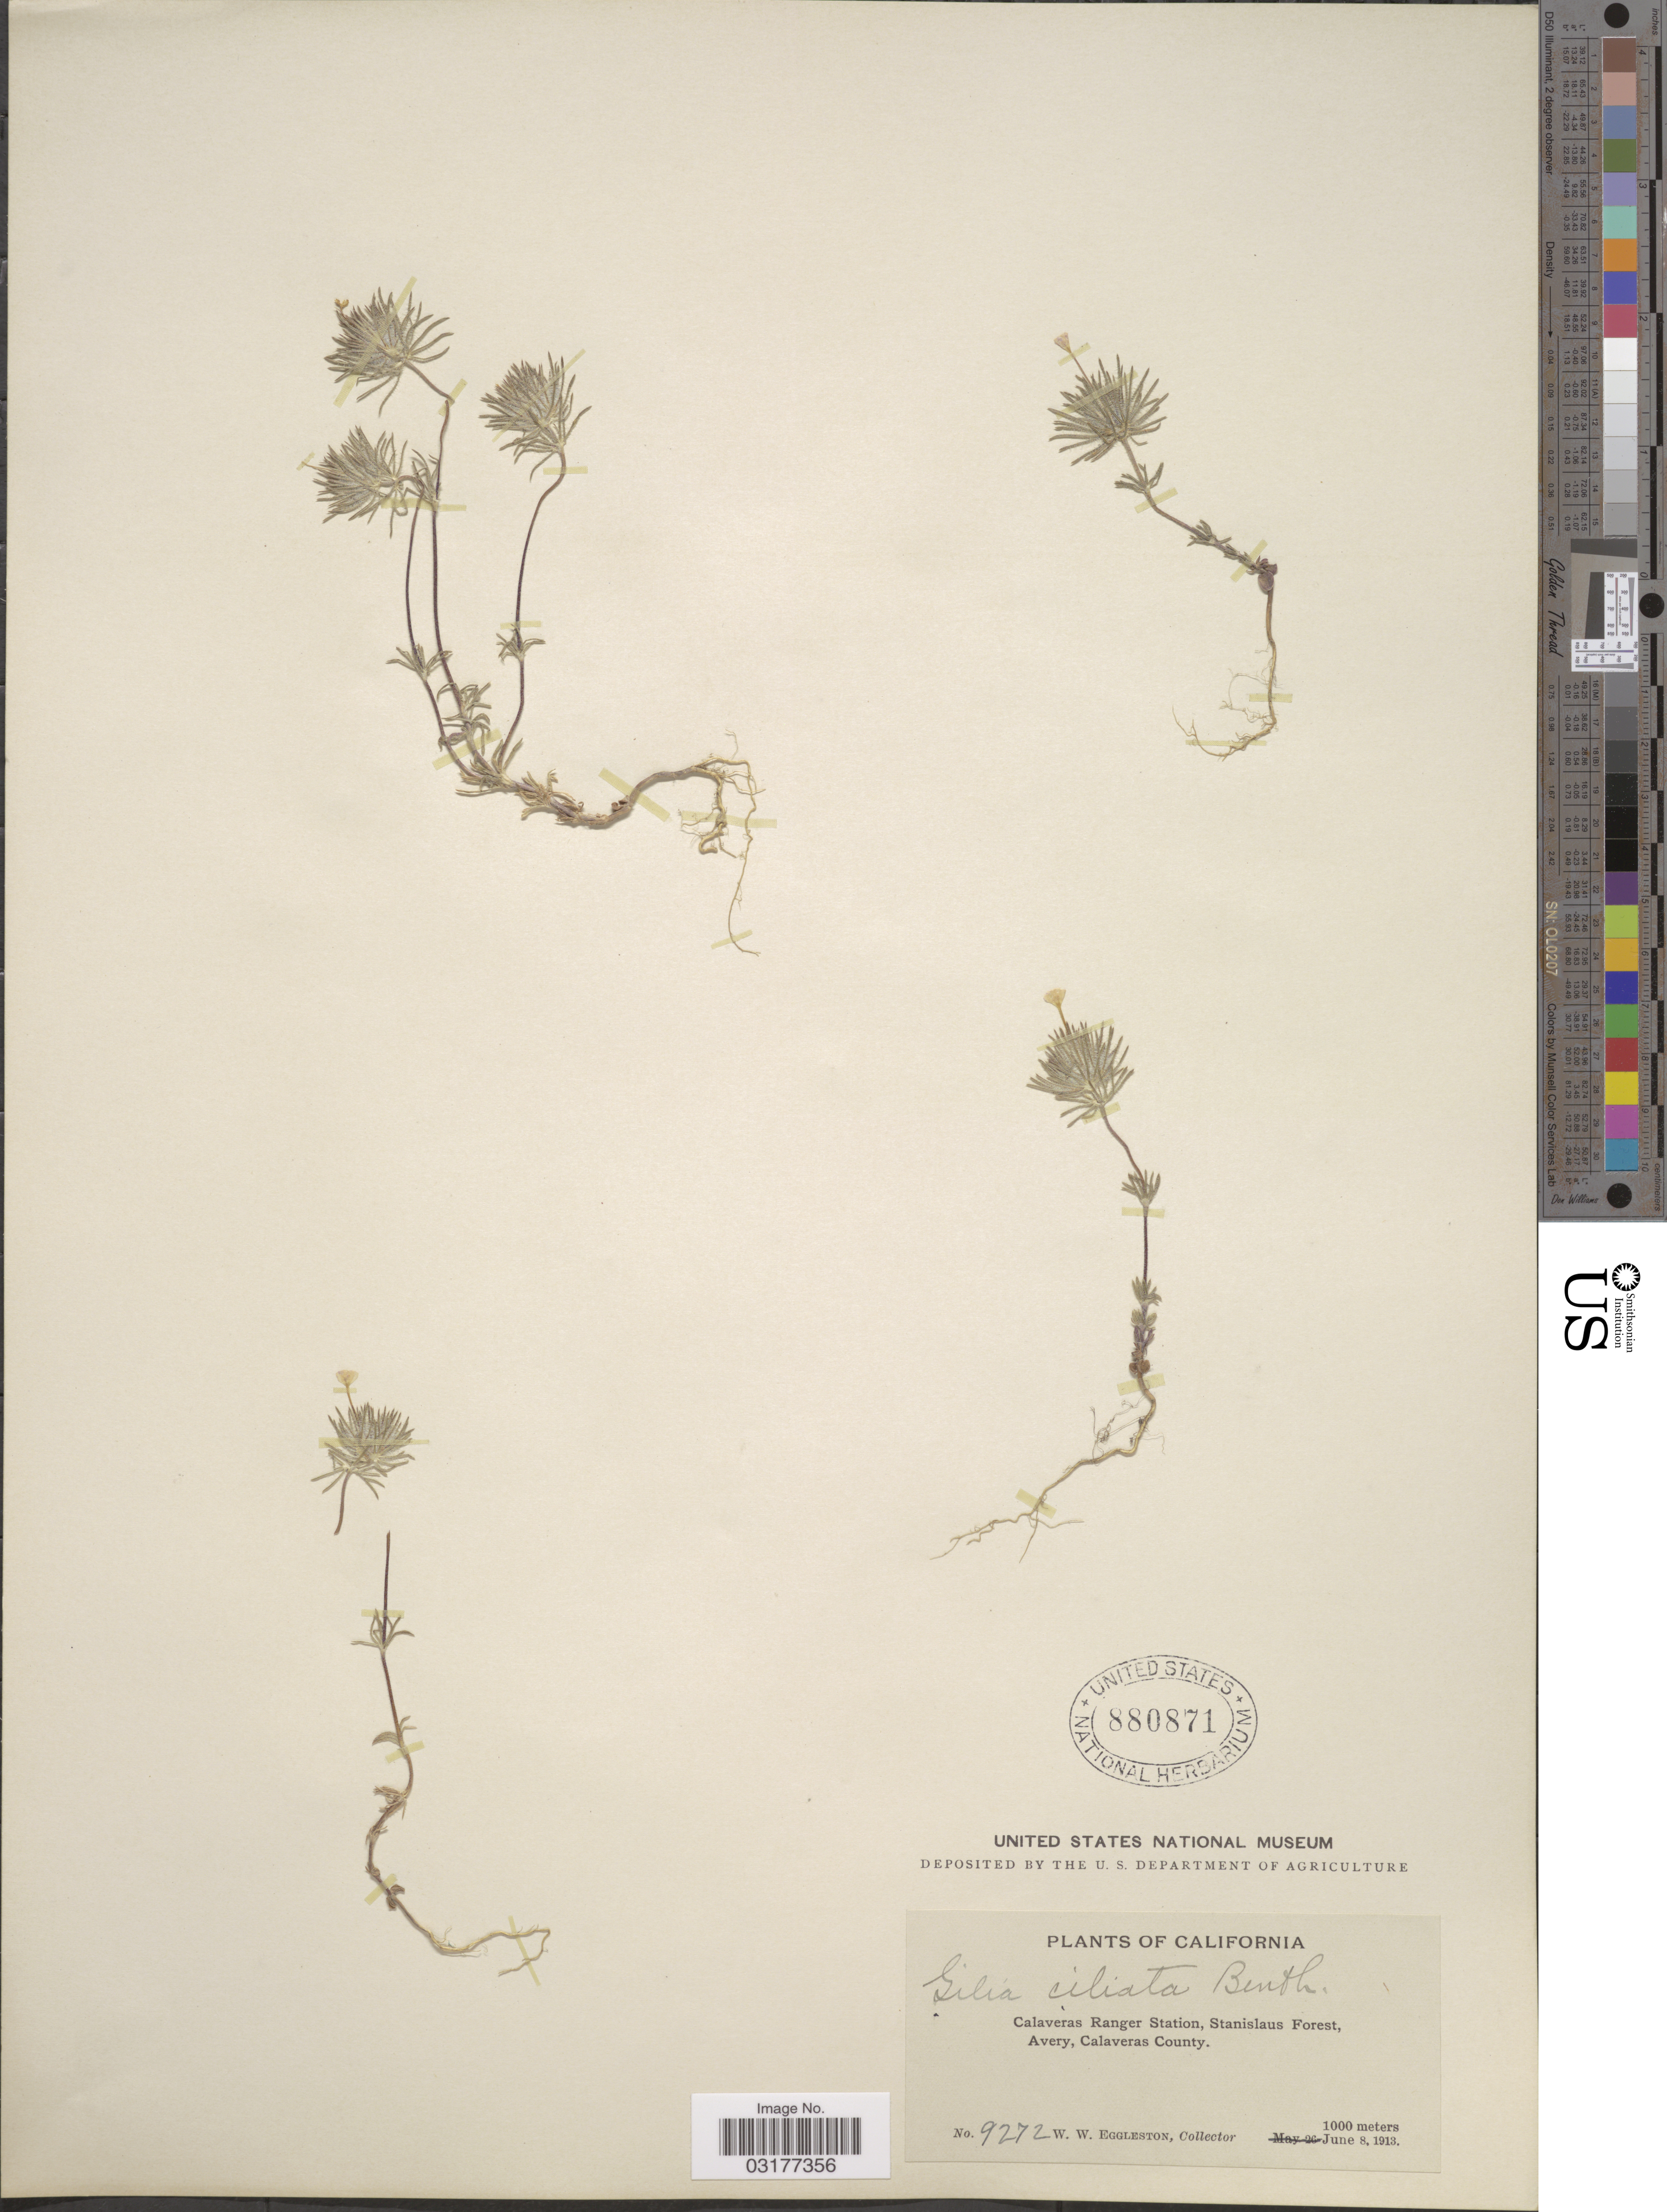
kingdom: Plantae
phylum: Tracheophyta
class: Magnoliopsida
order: Ericales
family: Polemoniaceae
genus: Leptosiphon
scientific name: Leptosiphon ciliatus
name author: (Benth.) Jeps.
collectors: W. W. Eggleston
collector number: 9272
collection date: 1913-06-08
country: United States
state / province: California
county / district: Calaveras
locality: Clarks Fork Ranger Station, Stanislaus Forest, Avery, Calaveras County.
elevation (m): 1000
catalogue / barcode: US 880871